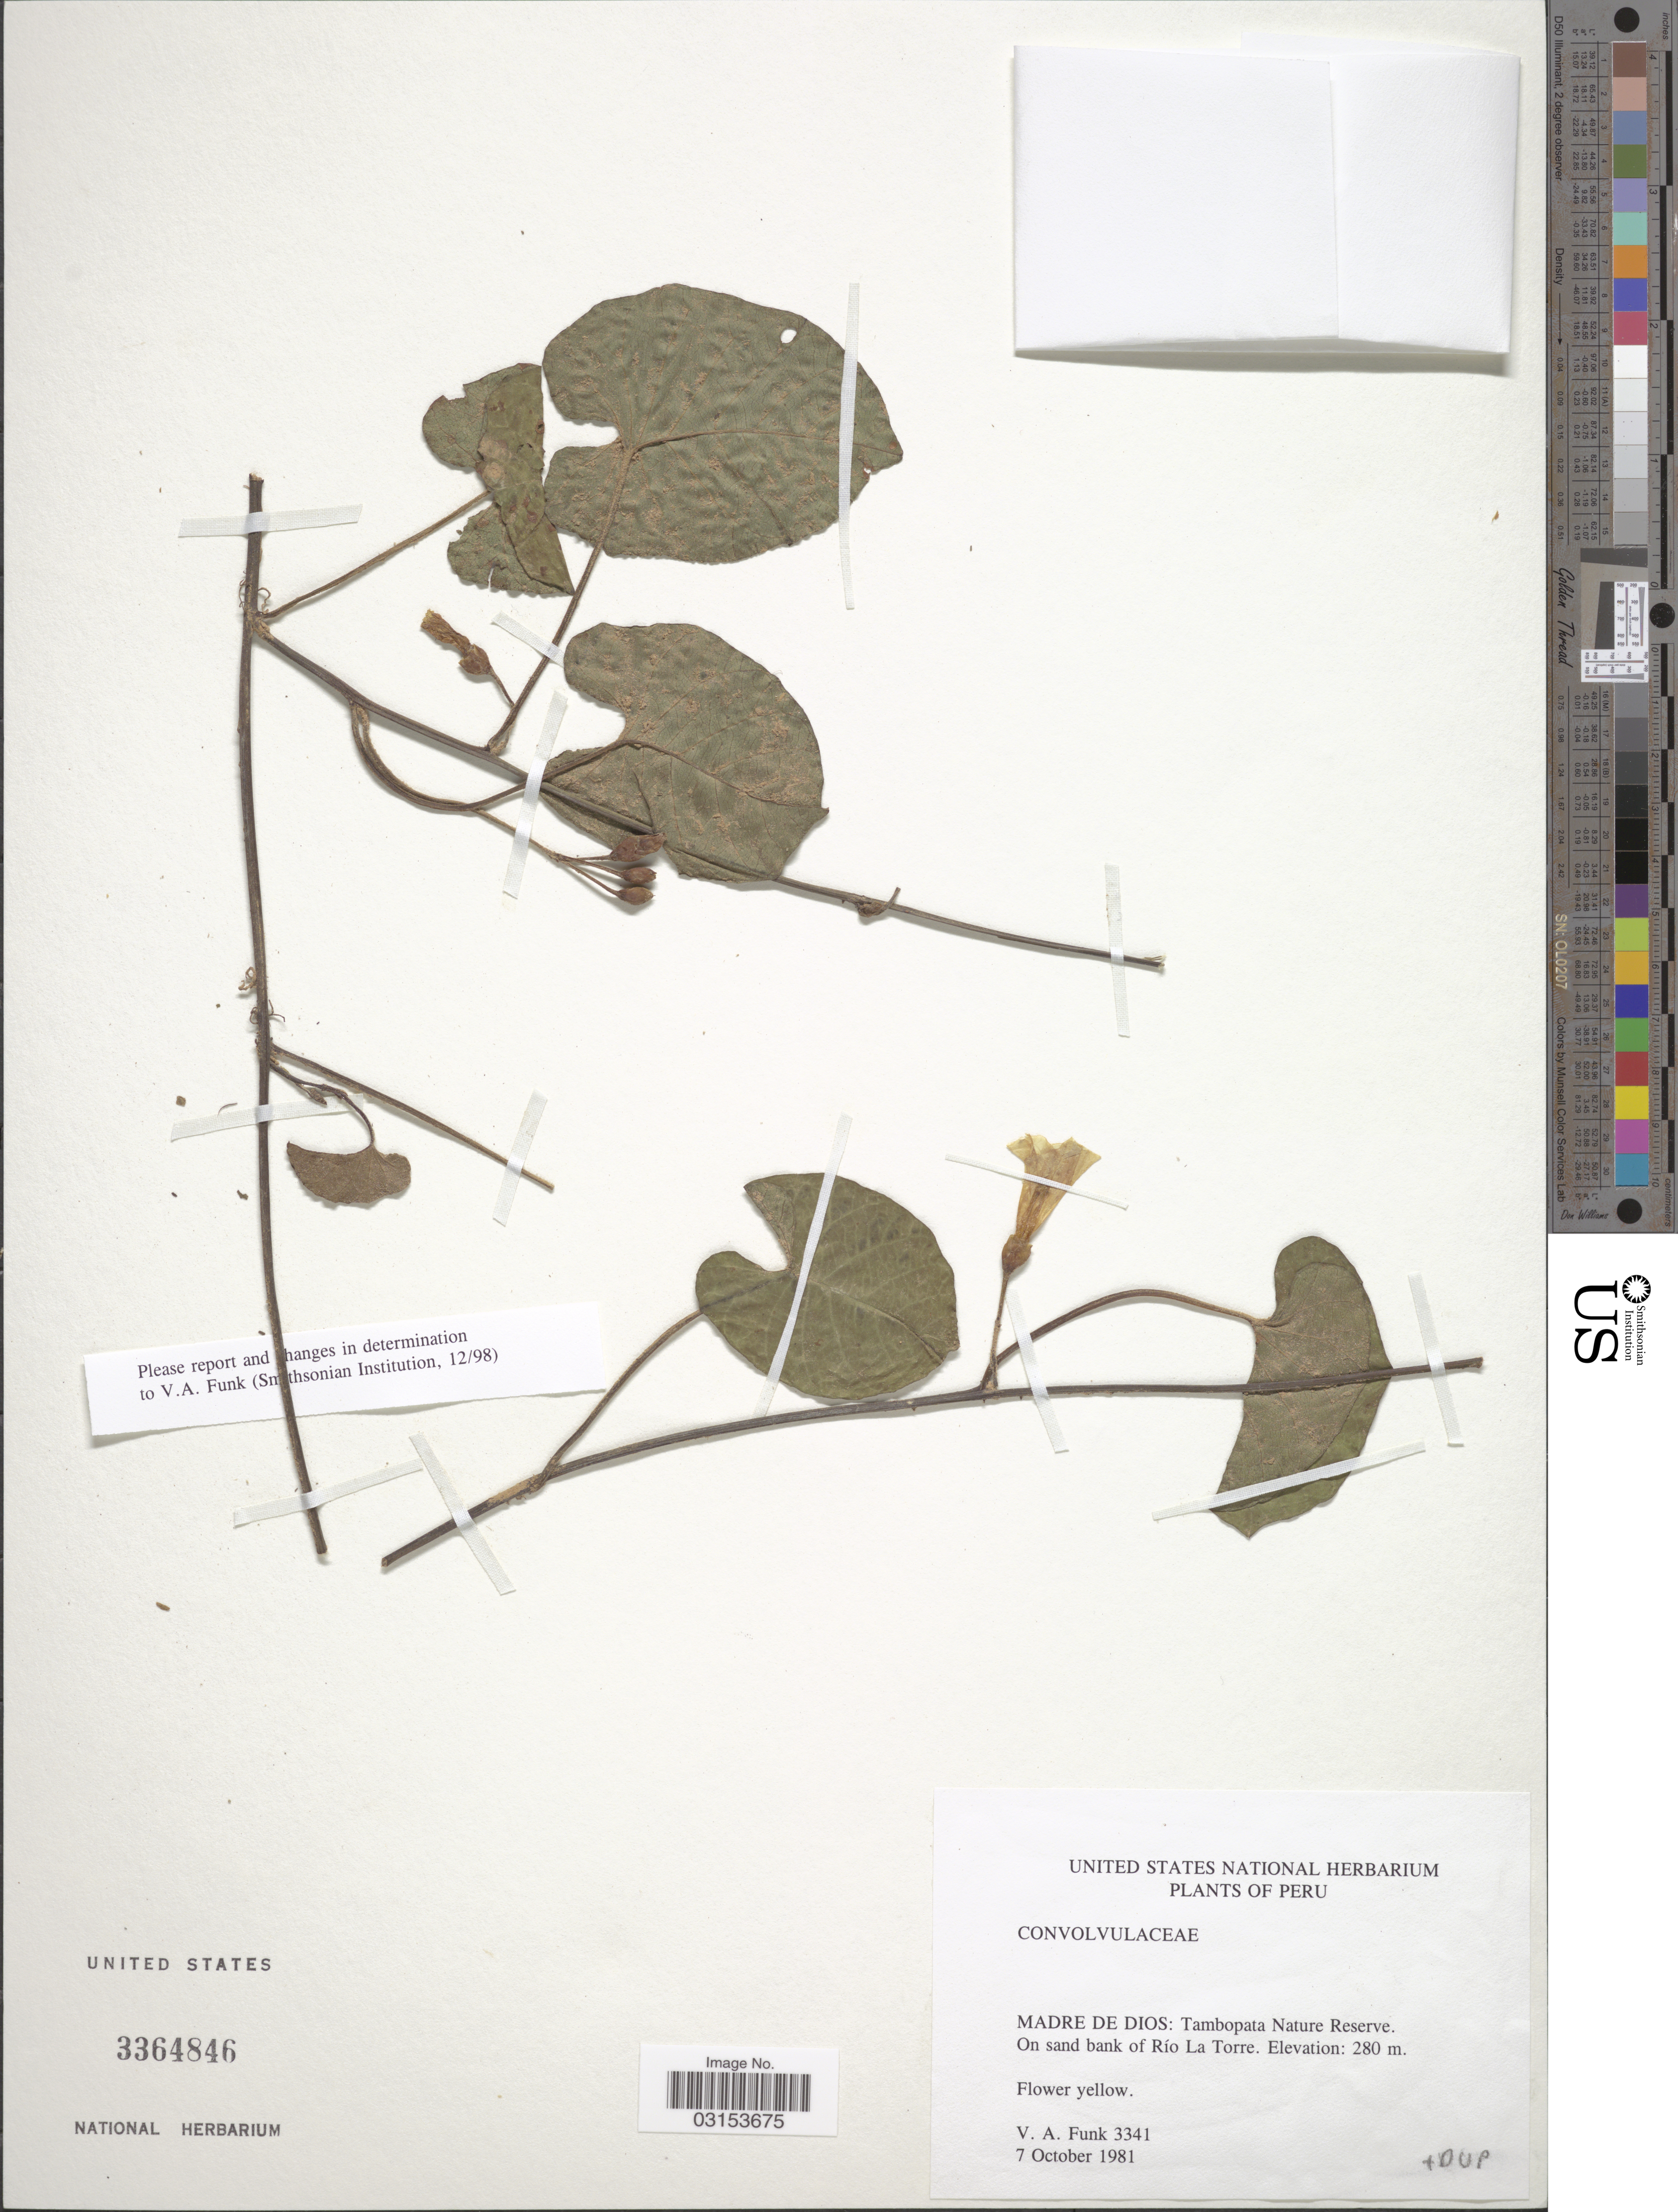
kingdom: Plantae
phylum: Tracheophyta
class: Magnoliopsida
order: Solanales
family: Convolvulaceae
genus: Ipomoea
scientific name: Ipomoea sp.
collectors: V. Funk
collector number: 3341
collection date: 1981-10-07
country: Peru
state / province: Madre de Dios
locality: Tambopata Nature Reserve. On sand bank of Río La Torre.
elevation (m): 280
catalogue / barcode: US 3364846